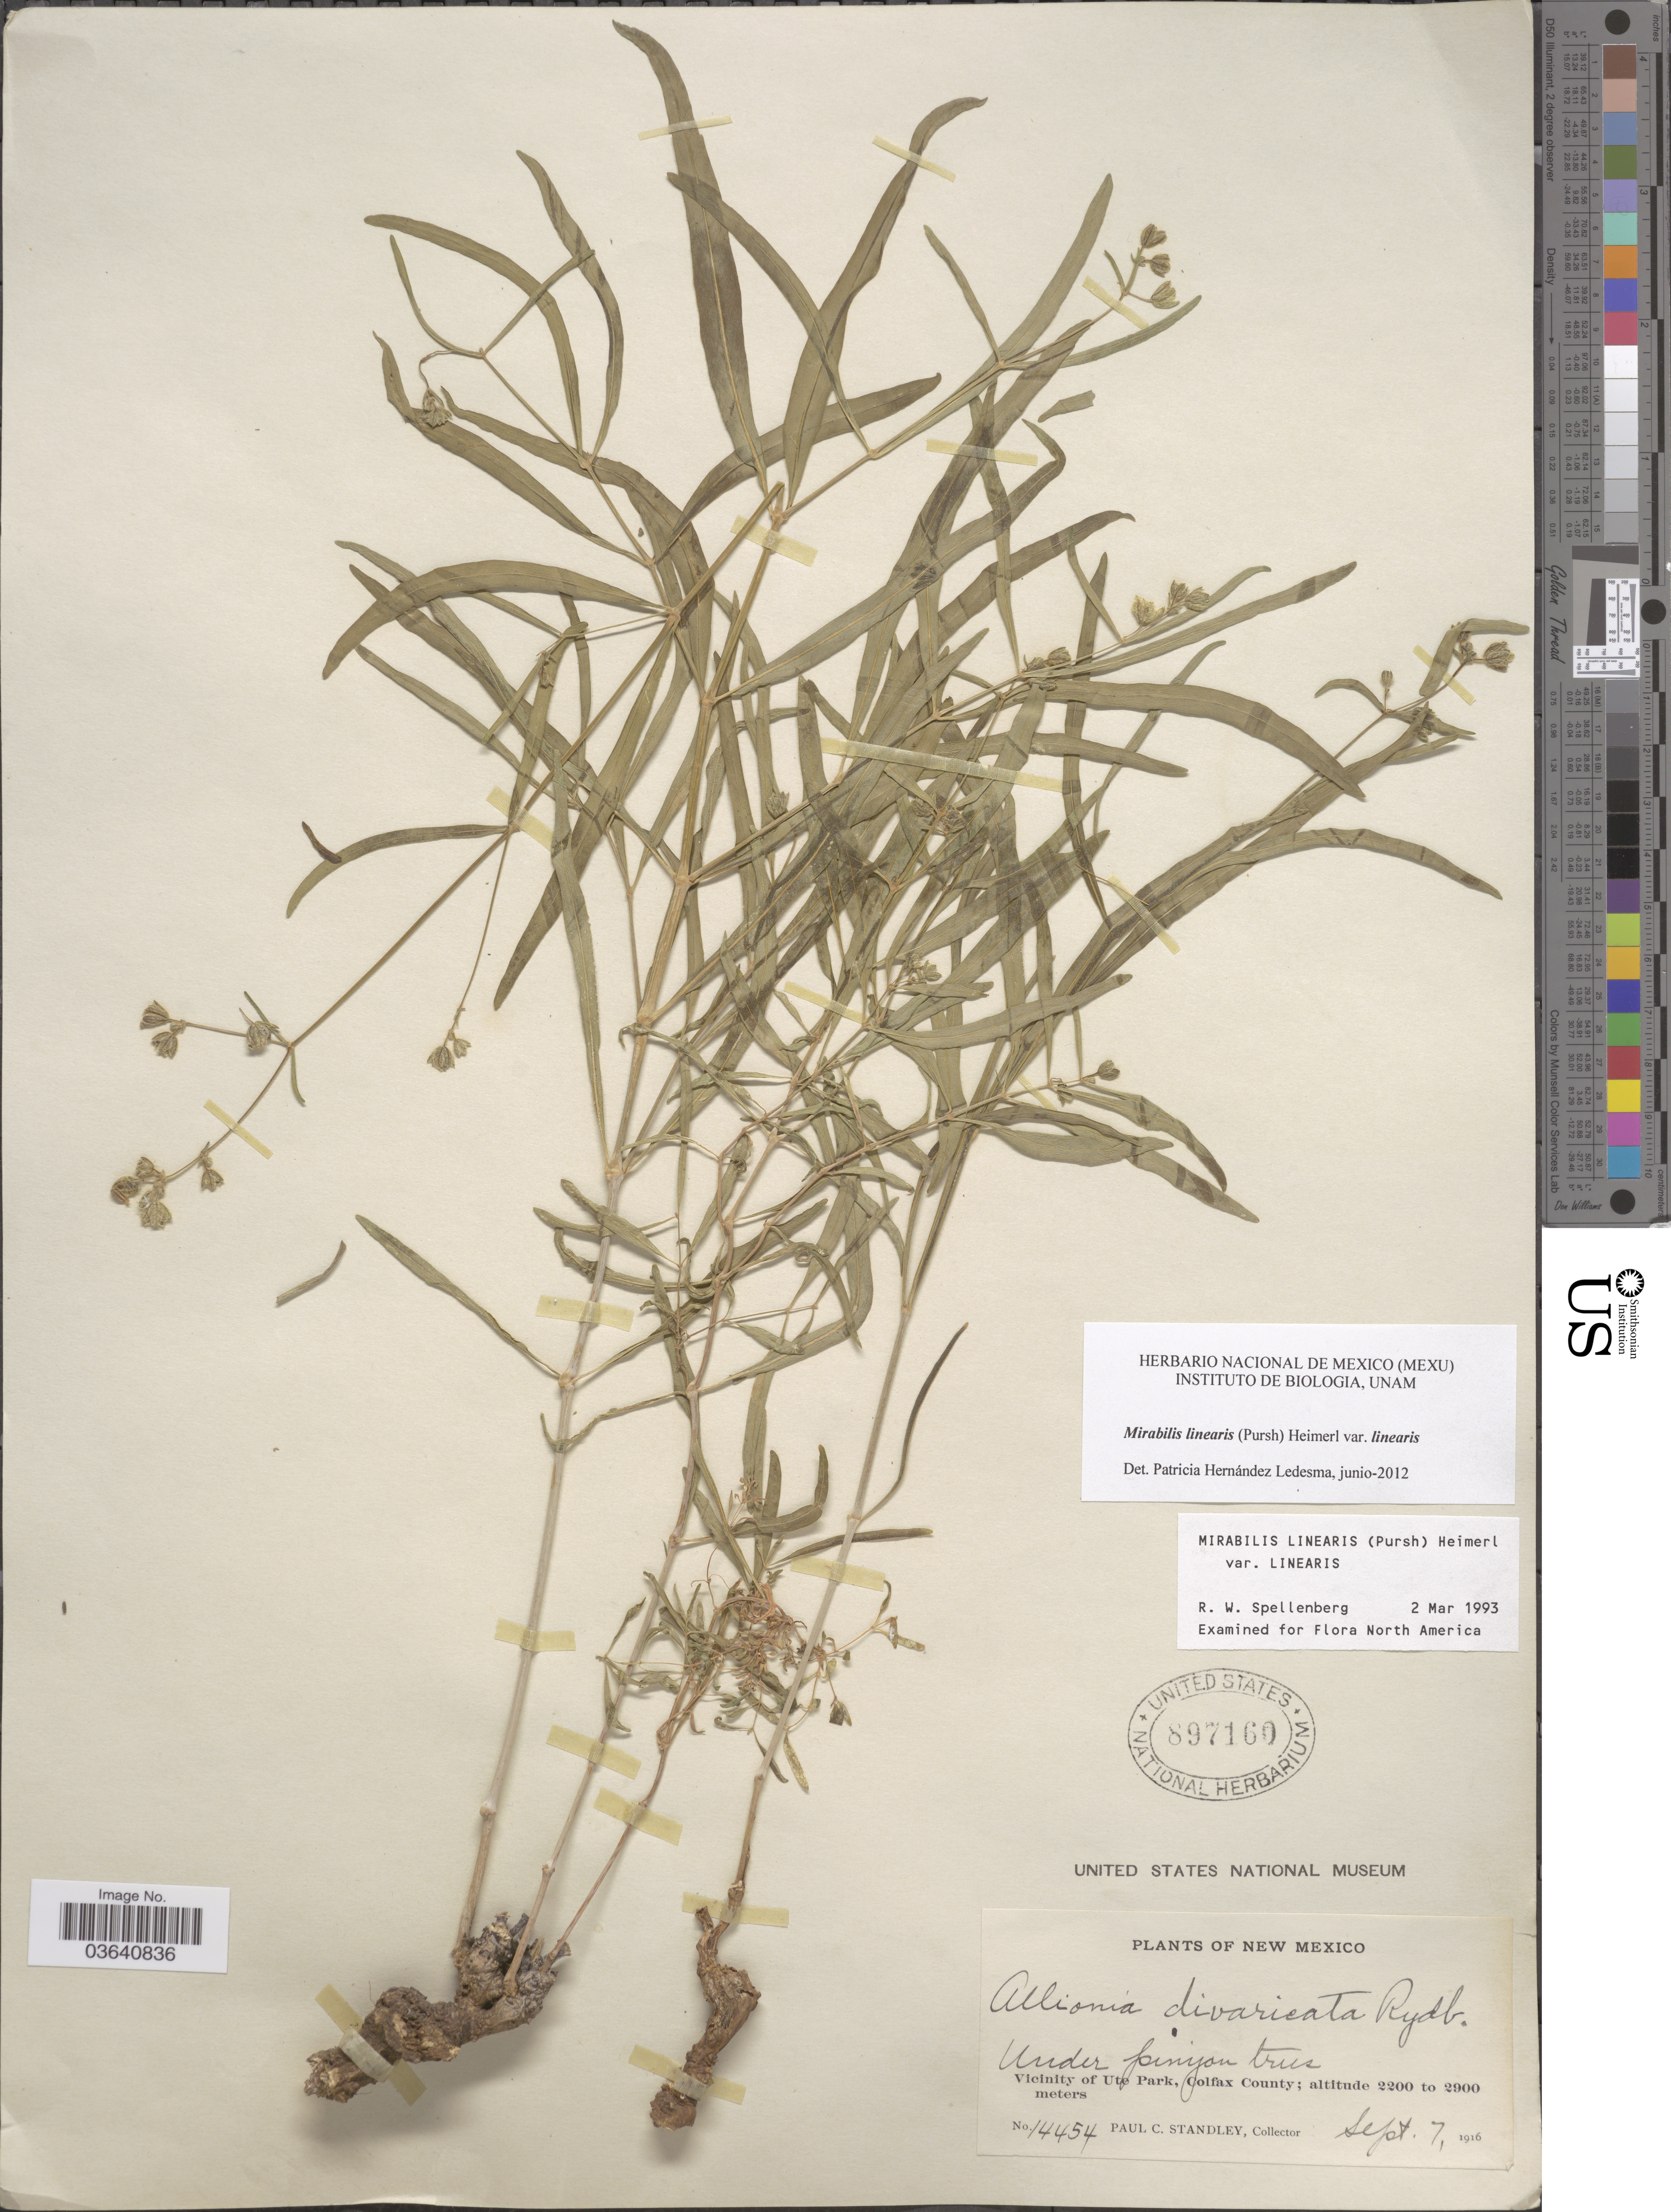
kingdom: Plantae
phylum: Tracheophyta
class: Magnoliopsida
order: Caryophyllales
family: Nyctaginaceae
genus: Mirabilis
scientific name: Mirabilis linearis var. linearis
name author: (Pursh) Heimerl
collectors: P. C. Standley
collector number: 14454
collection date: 1916-09-07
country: United States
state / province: New Mexico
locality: Vicinity of Ute Park, Colfax County.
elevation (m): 2200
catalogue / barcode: US 897160